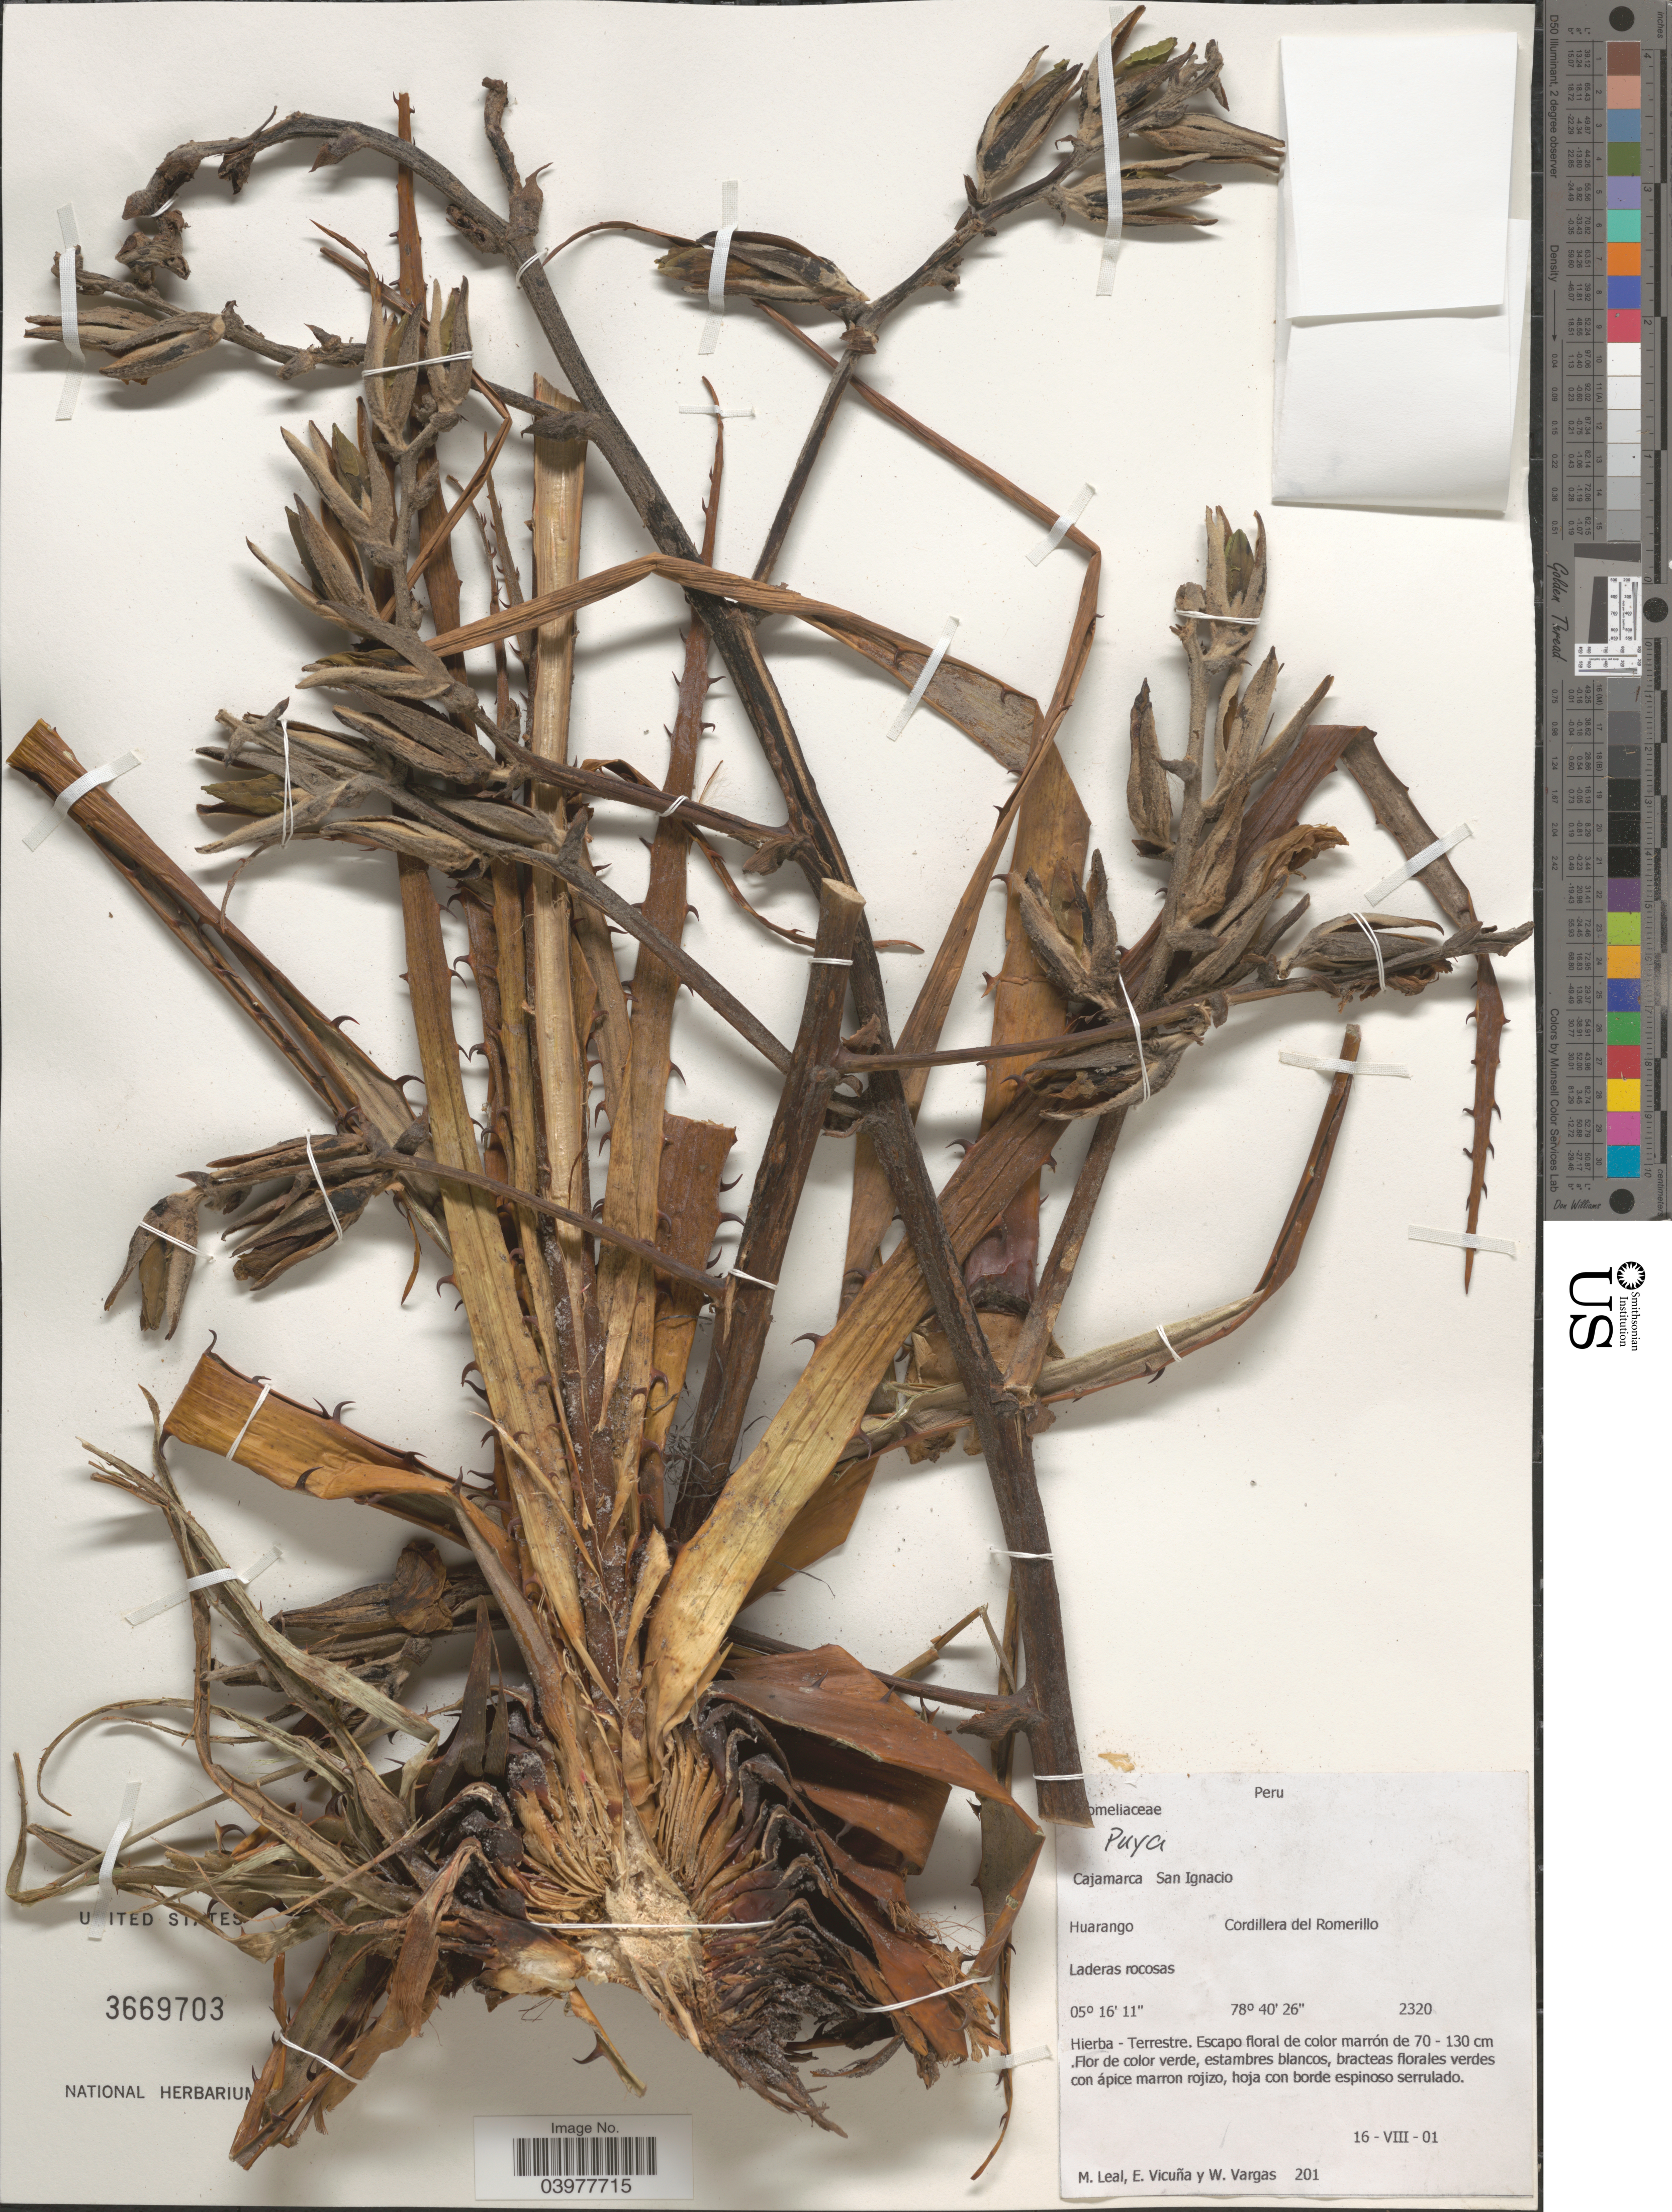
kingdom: Plantae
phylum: Tracheophyta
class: Liliopsida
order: Poales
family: Bromeliaceae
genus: Puya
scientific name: Puya sp.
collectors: M. E. Leal, E. Vicuña & W. Vargas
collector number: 201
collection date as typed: Transcribed d/m/y: 16/8/1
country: Peru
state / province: Cajamarca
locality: San Ignacio. Huarango. Cordillera del Romerillo.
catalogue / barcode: US 3669703